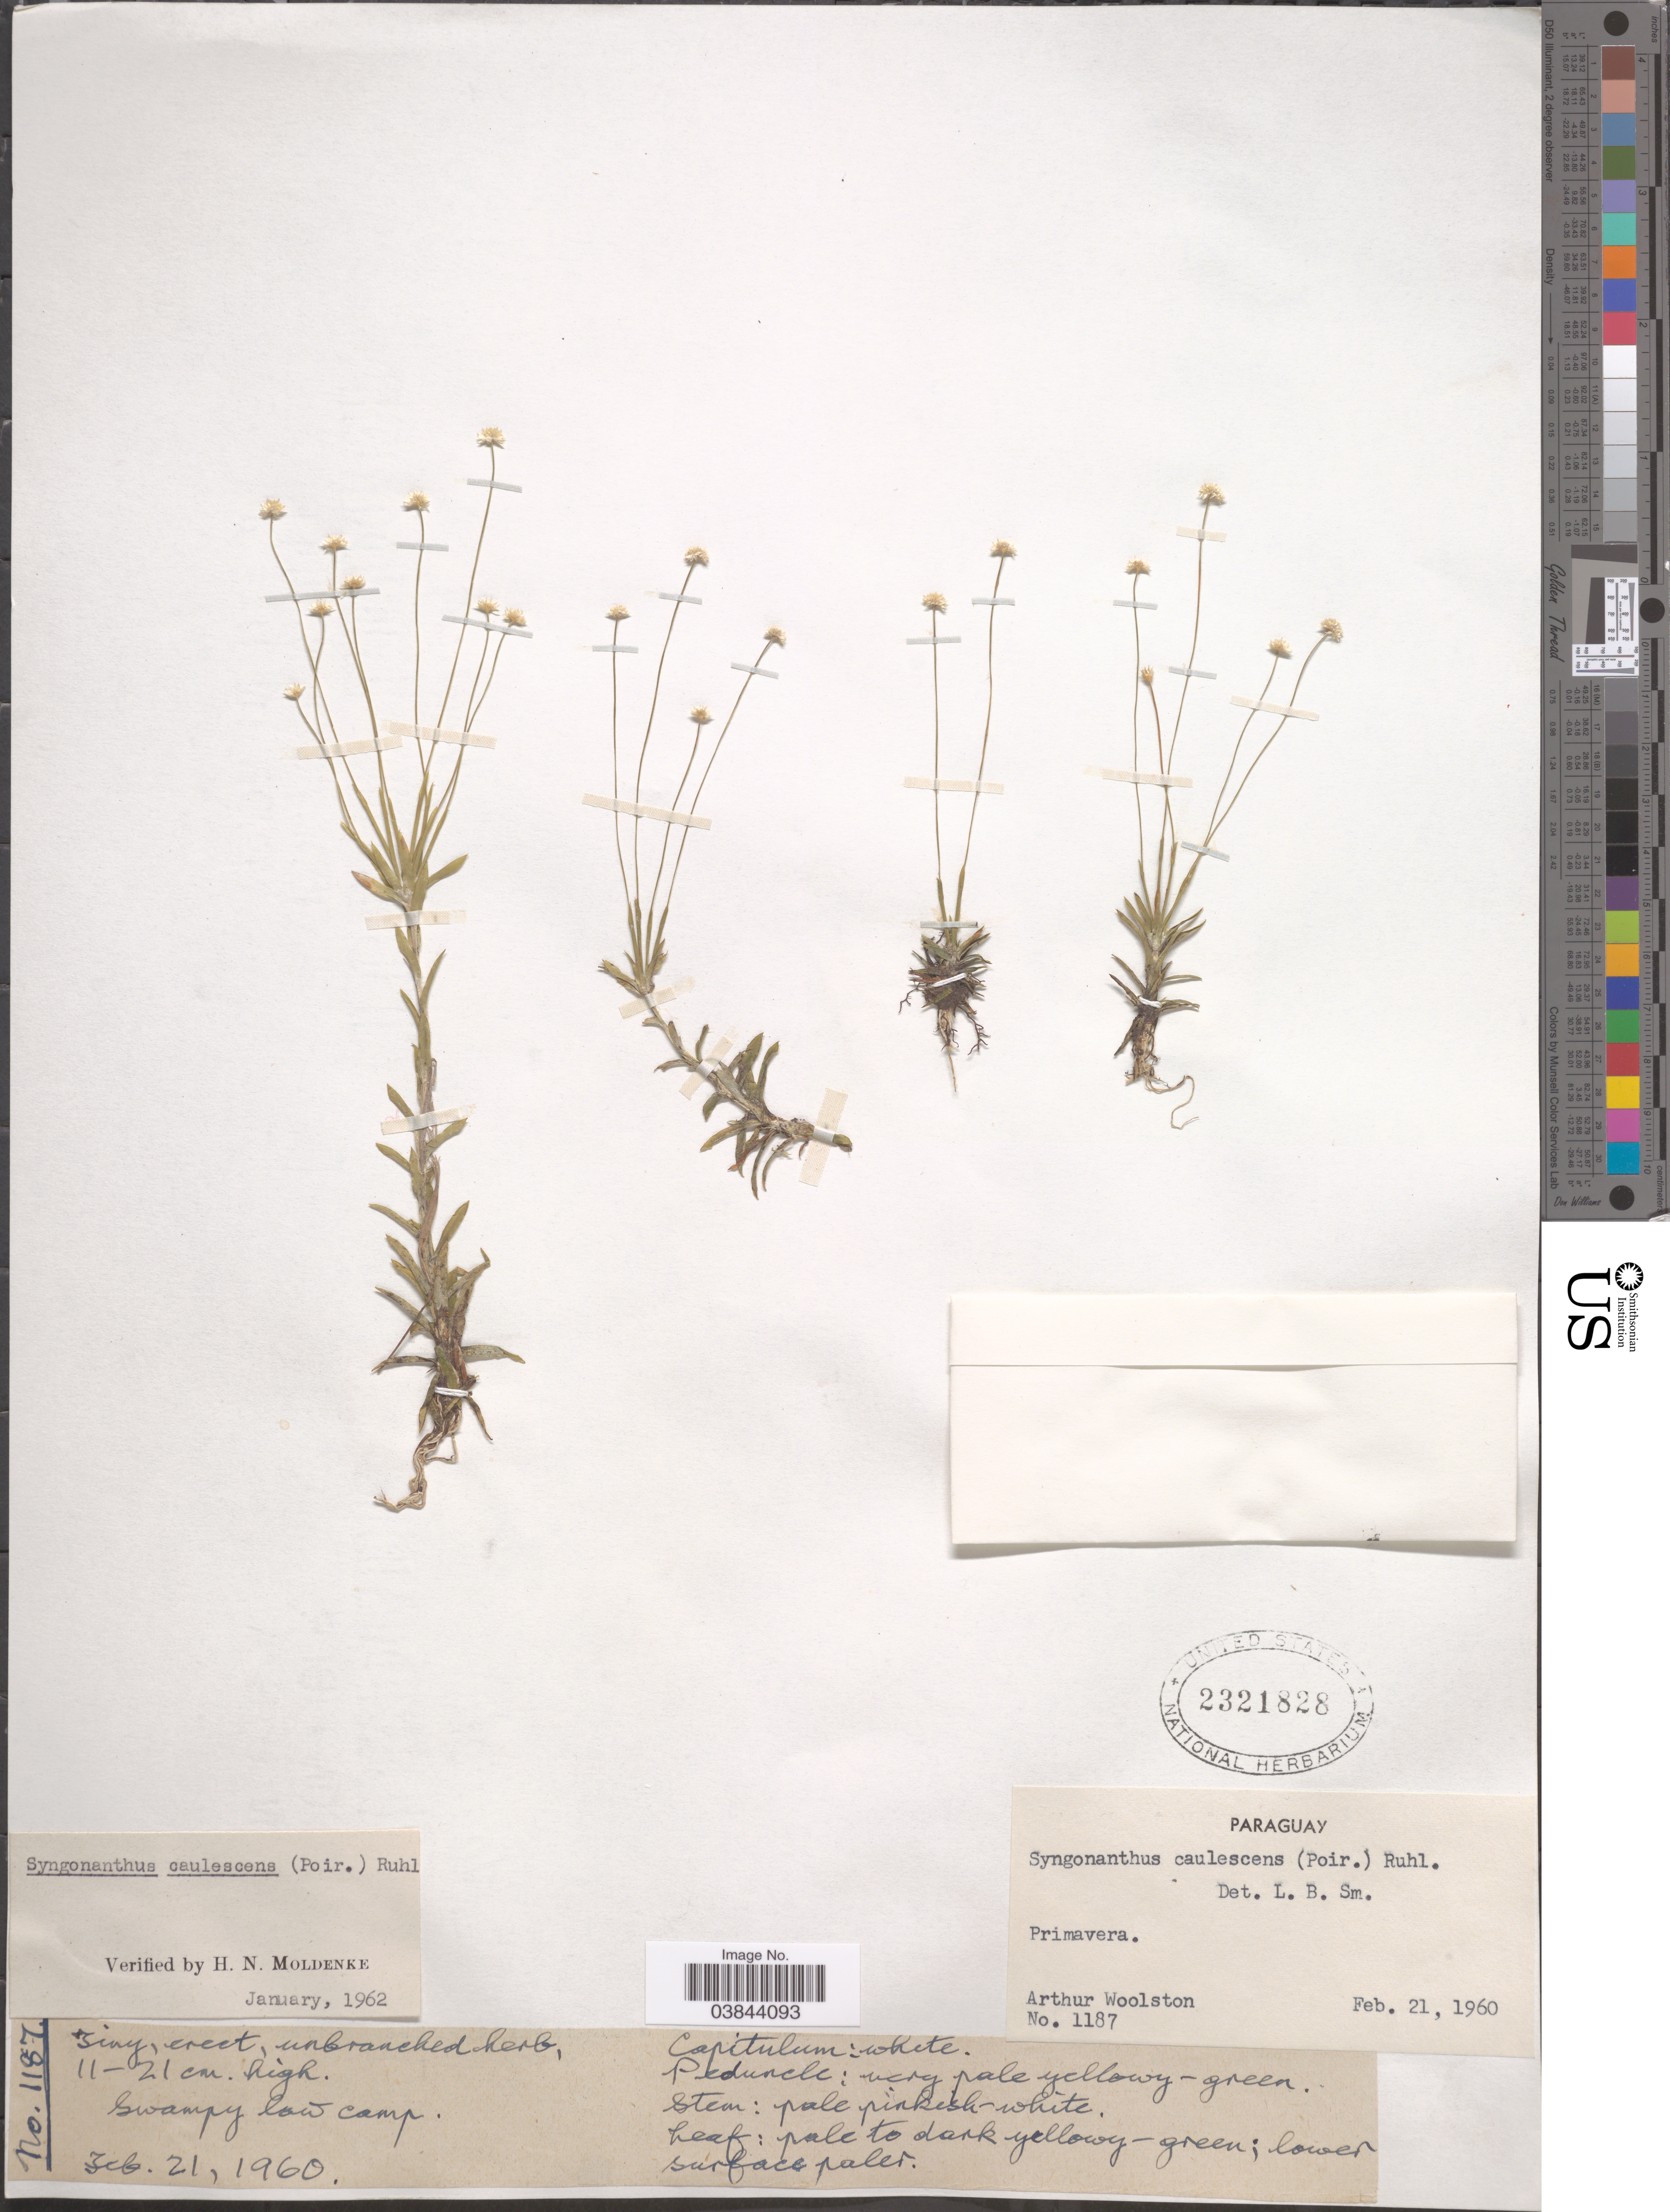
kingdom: Plantae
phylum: Tracheophyta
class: Liliopsida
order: Poales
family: Eriocaulaceae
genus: Syngonanthus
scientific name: Syngonanthus caulescens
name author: (Poir.) Ruhland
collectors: A. L. Woolston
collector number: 1187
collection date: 1960-02-21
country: Paraguay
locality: Primavera.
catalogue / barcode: US 2321828